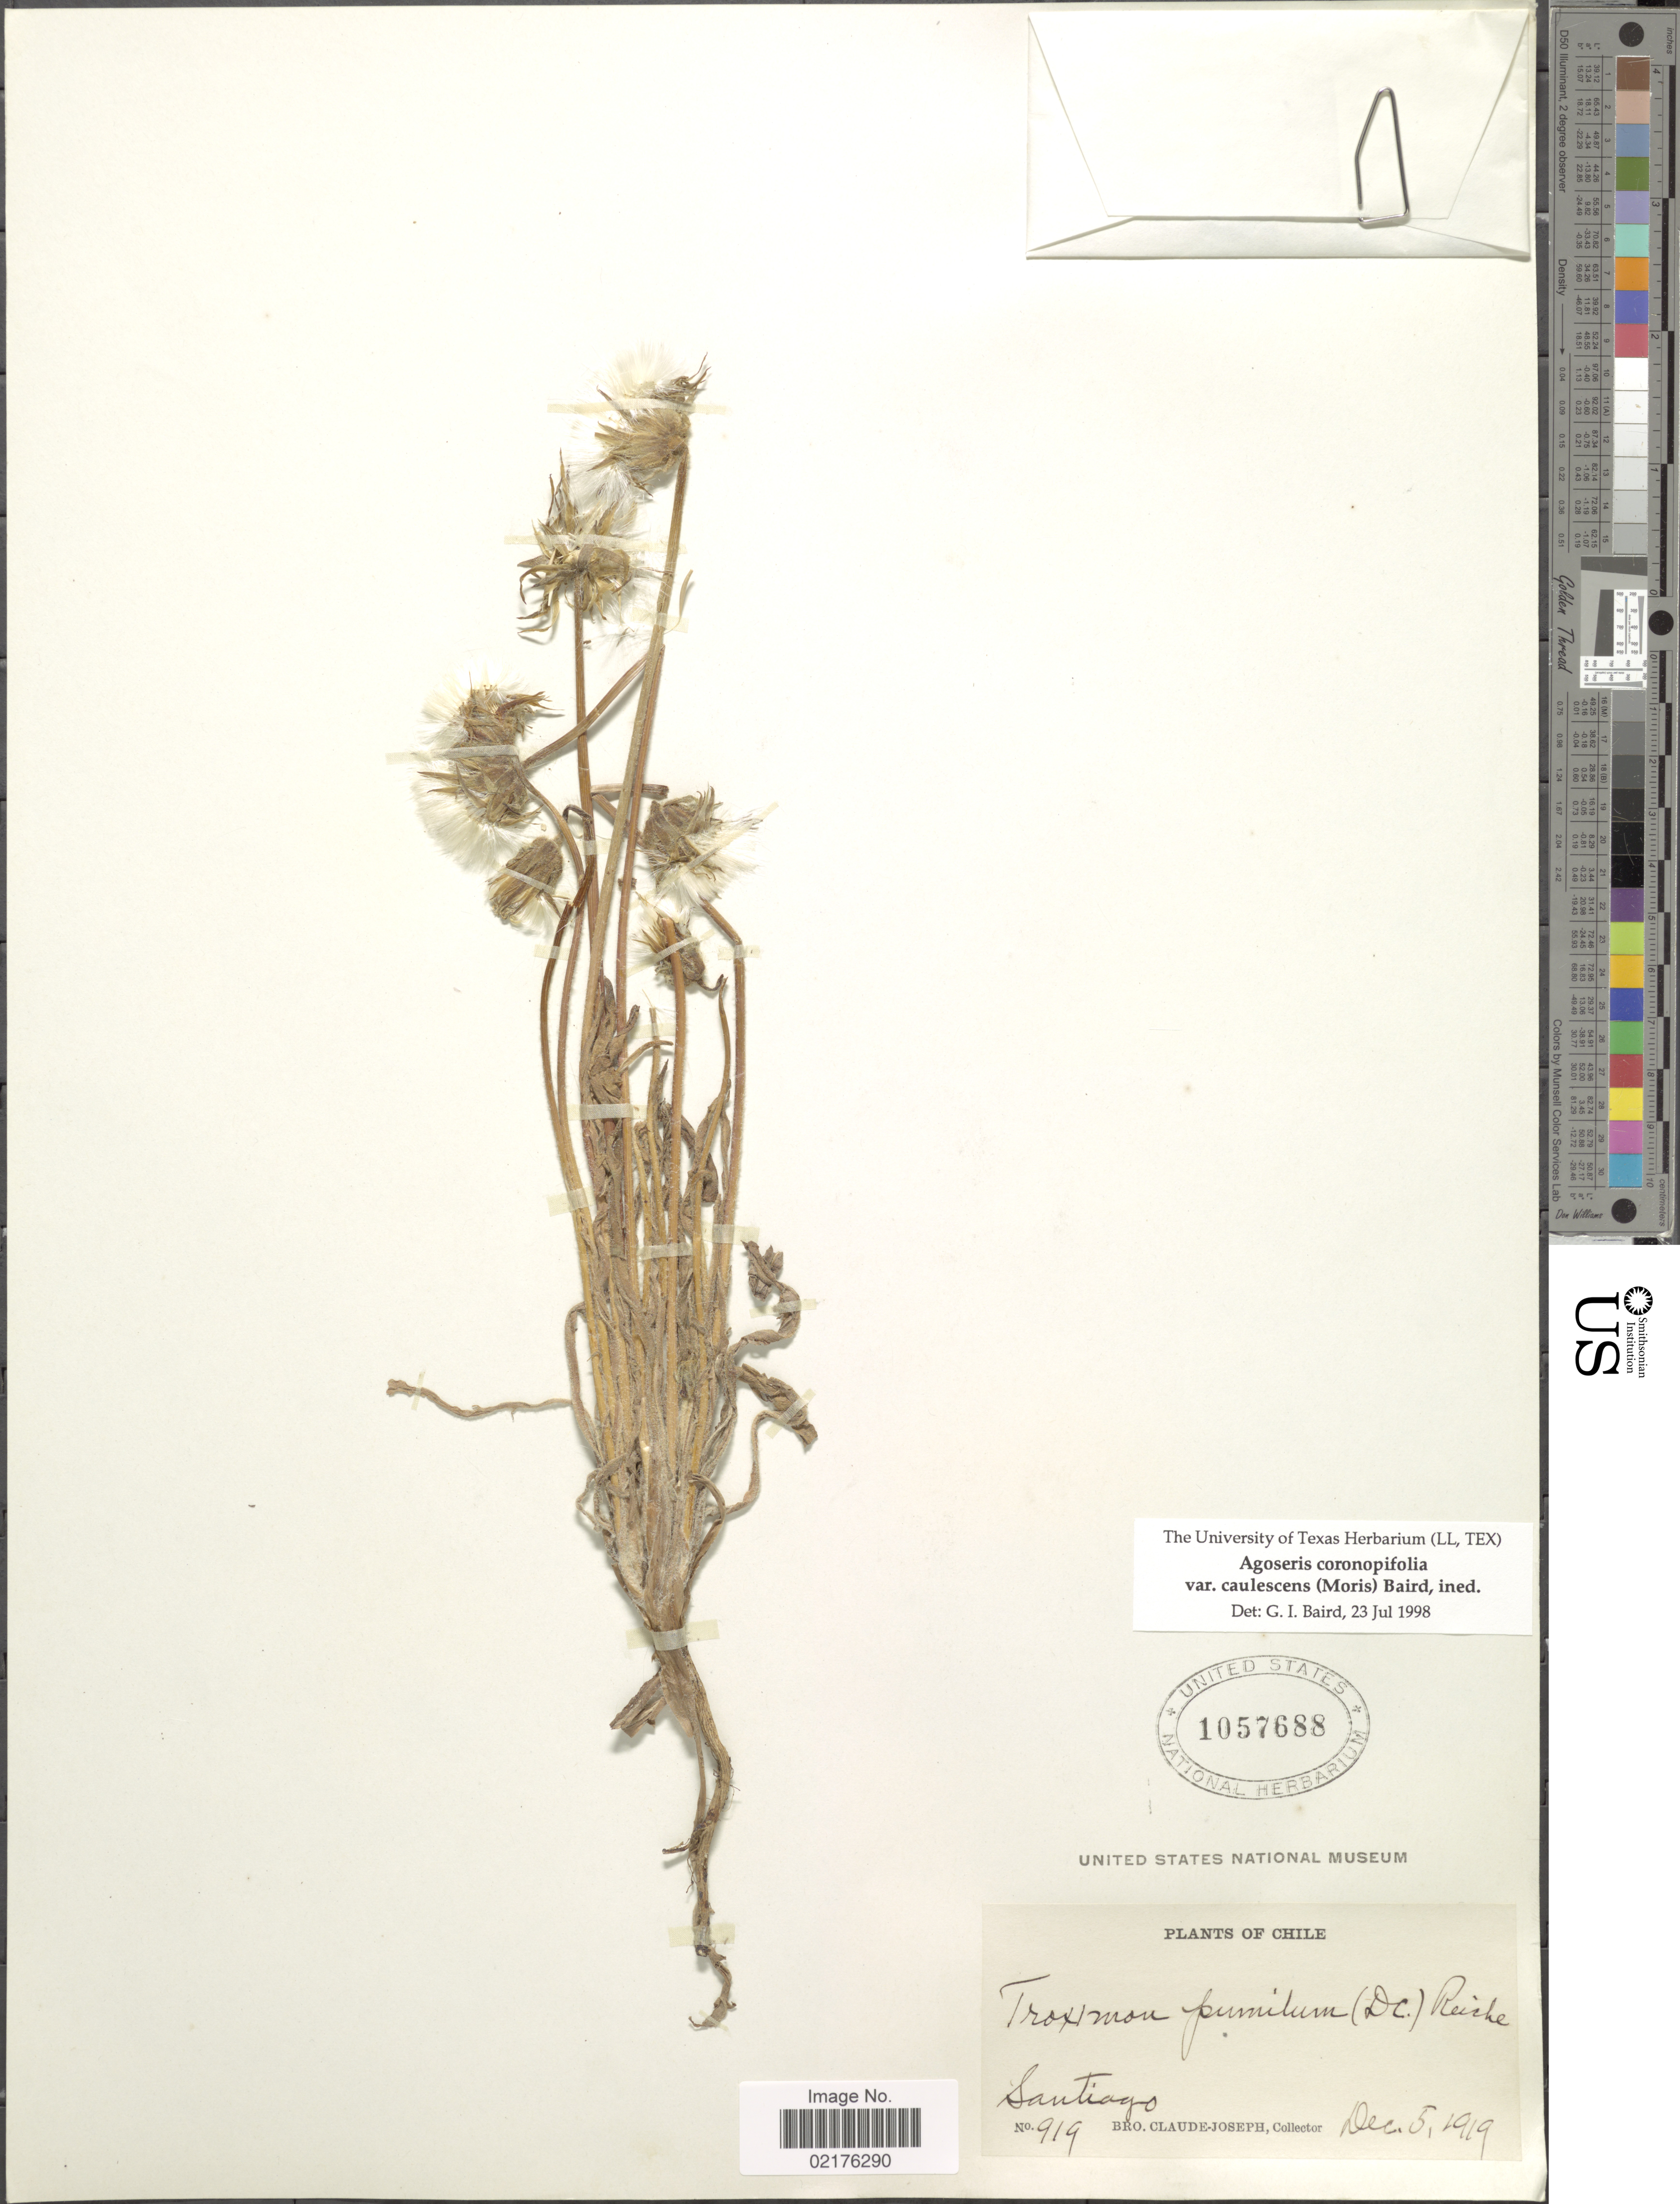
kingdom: Plantae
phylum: Tracheophyta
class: Magnoliopsida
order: Asterales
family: Asteraceae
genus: Agoseris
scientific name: Agoseris coronopifolia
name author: (d'Urv.) K.L. Chambers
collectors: Bro. Claude-Joseph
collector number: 919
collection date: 1919-12-05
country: Chile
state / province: Región Metropolitana (RM)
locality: Santiago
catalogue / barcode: US 1057688